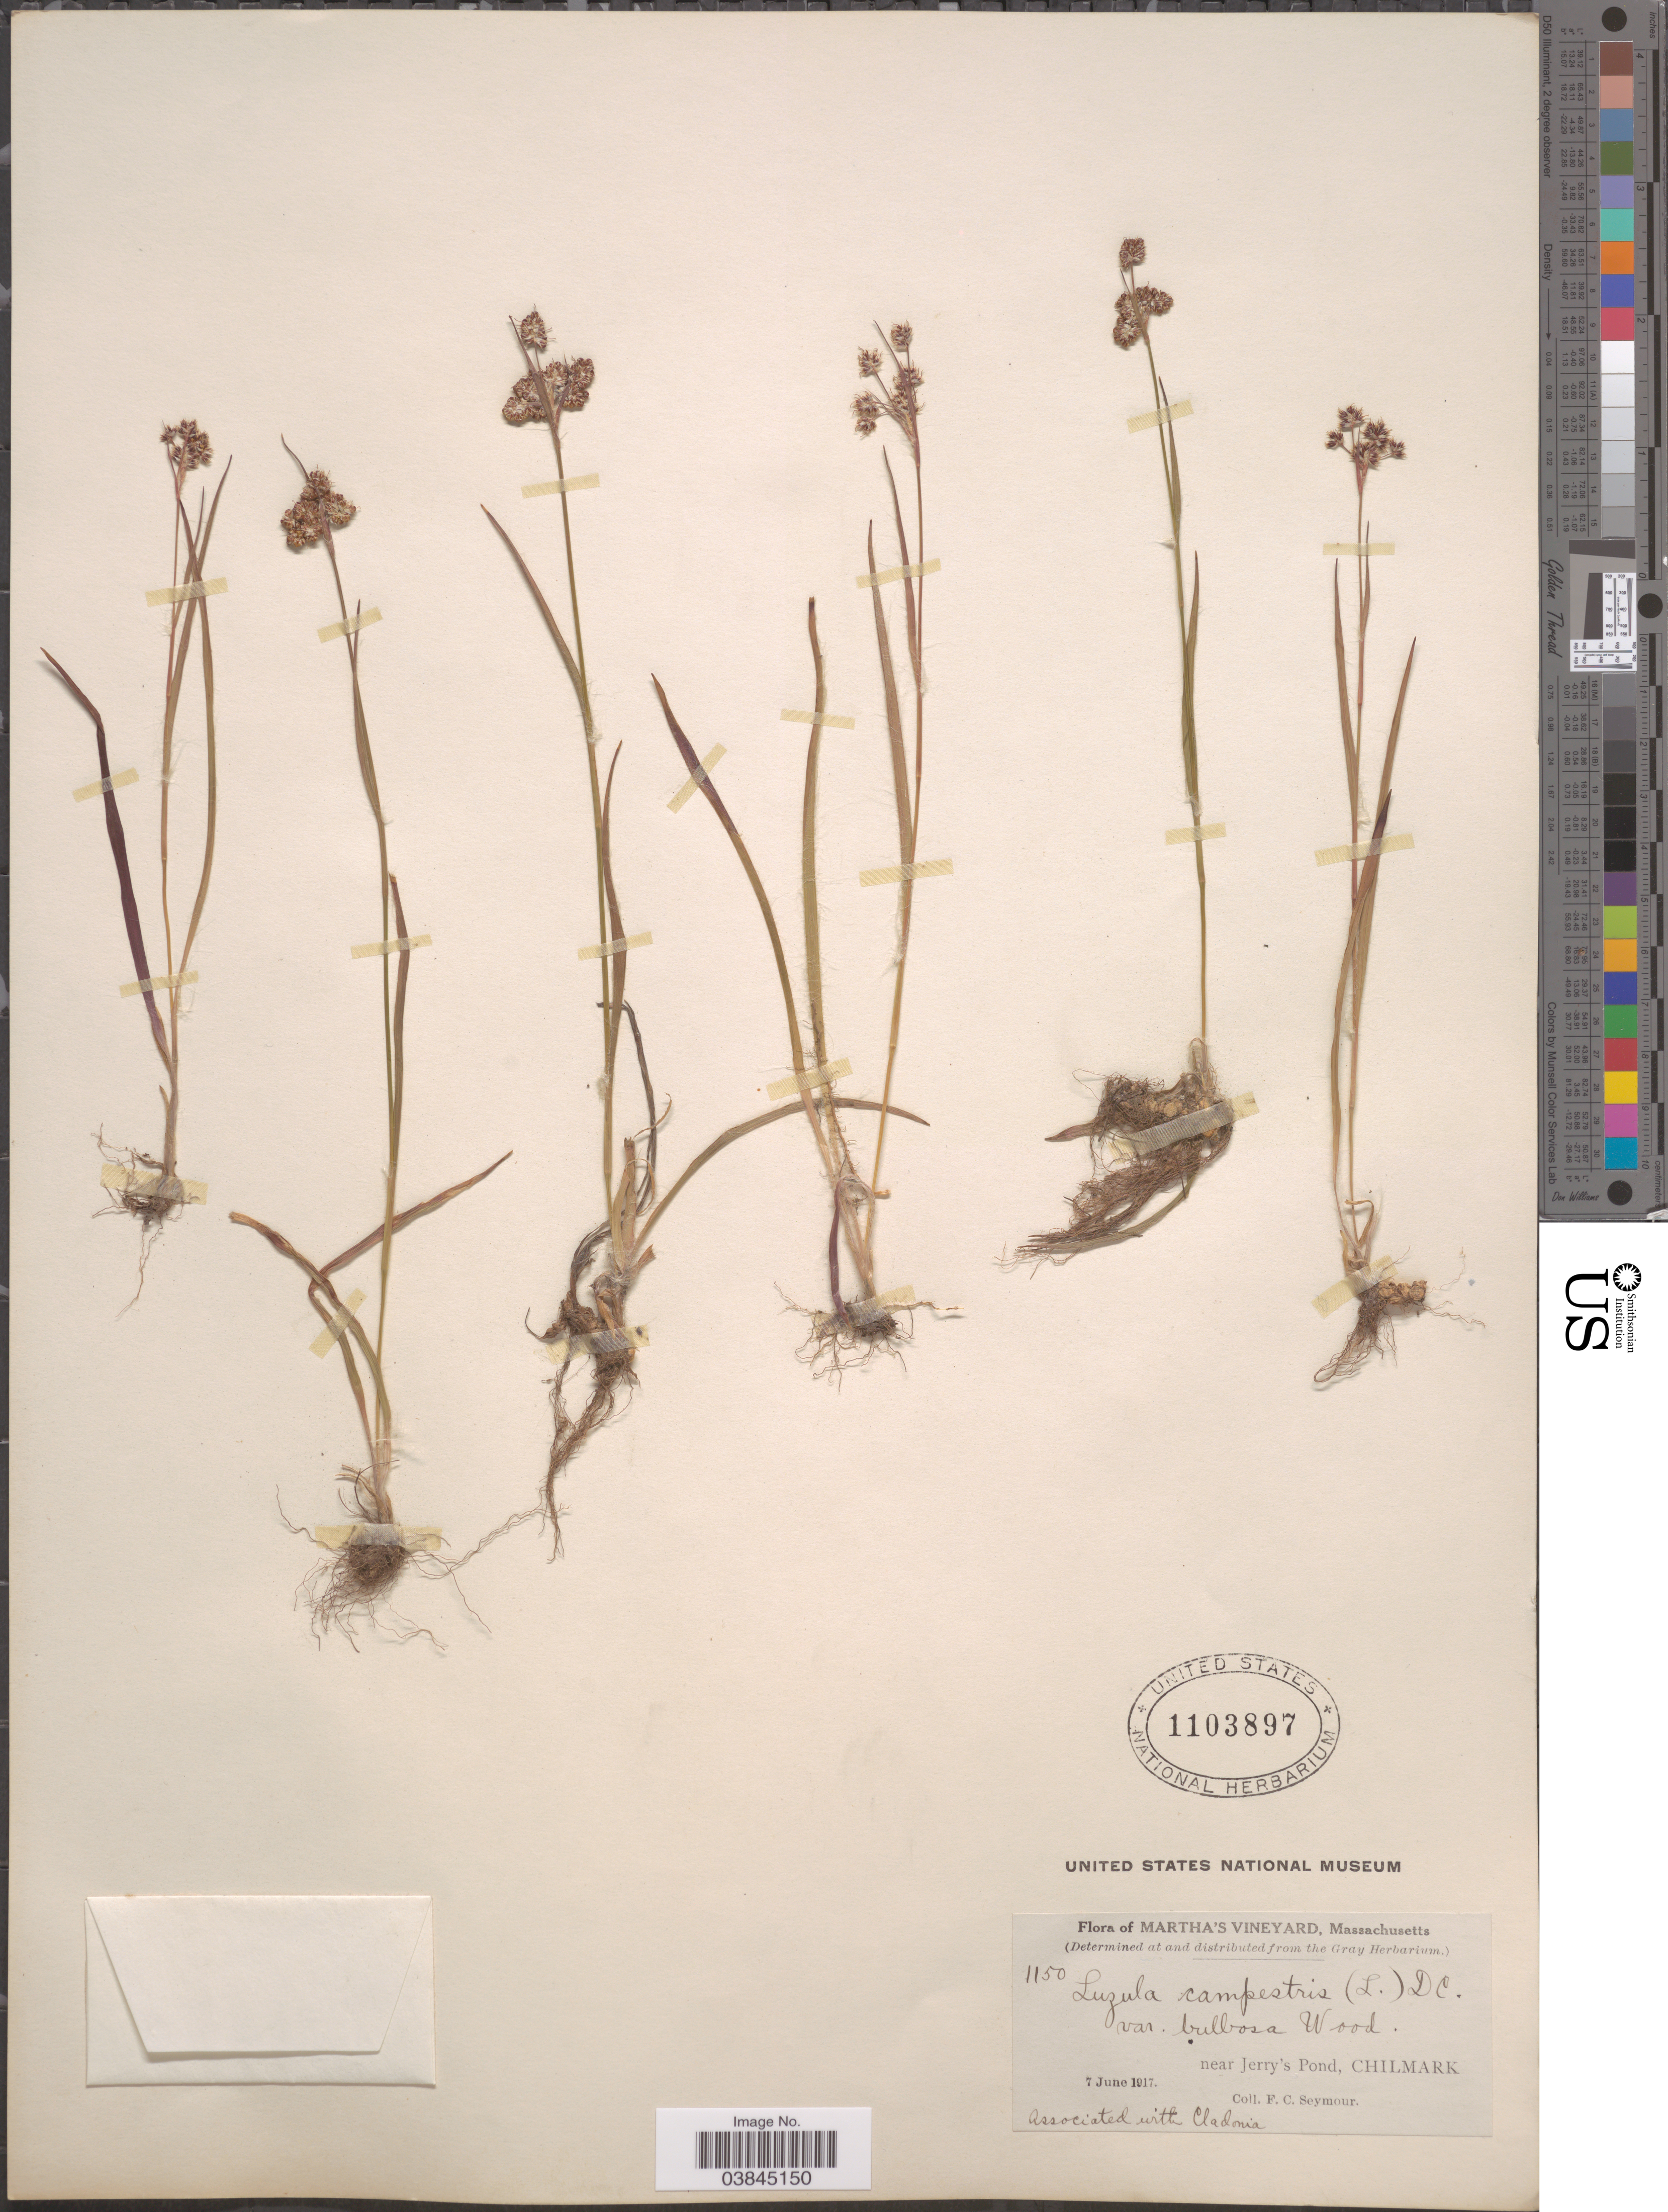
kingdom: Plantae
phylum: Tracheophyta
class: Liliopsida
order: Poales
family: Juncaceae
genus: Luzula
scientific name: Luzula bulbosa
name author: (Alph. Wood) Smyth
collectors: F. C. Seymour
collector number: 1150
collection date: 1917-06-07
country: United States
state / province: Massachusetts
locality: Martha's Vineyard. Near Jerry's Pond, Chilmark.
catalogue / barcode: US 1103897